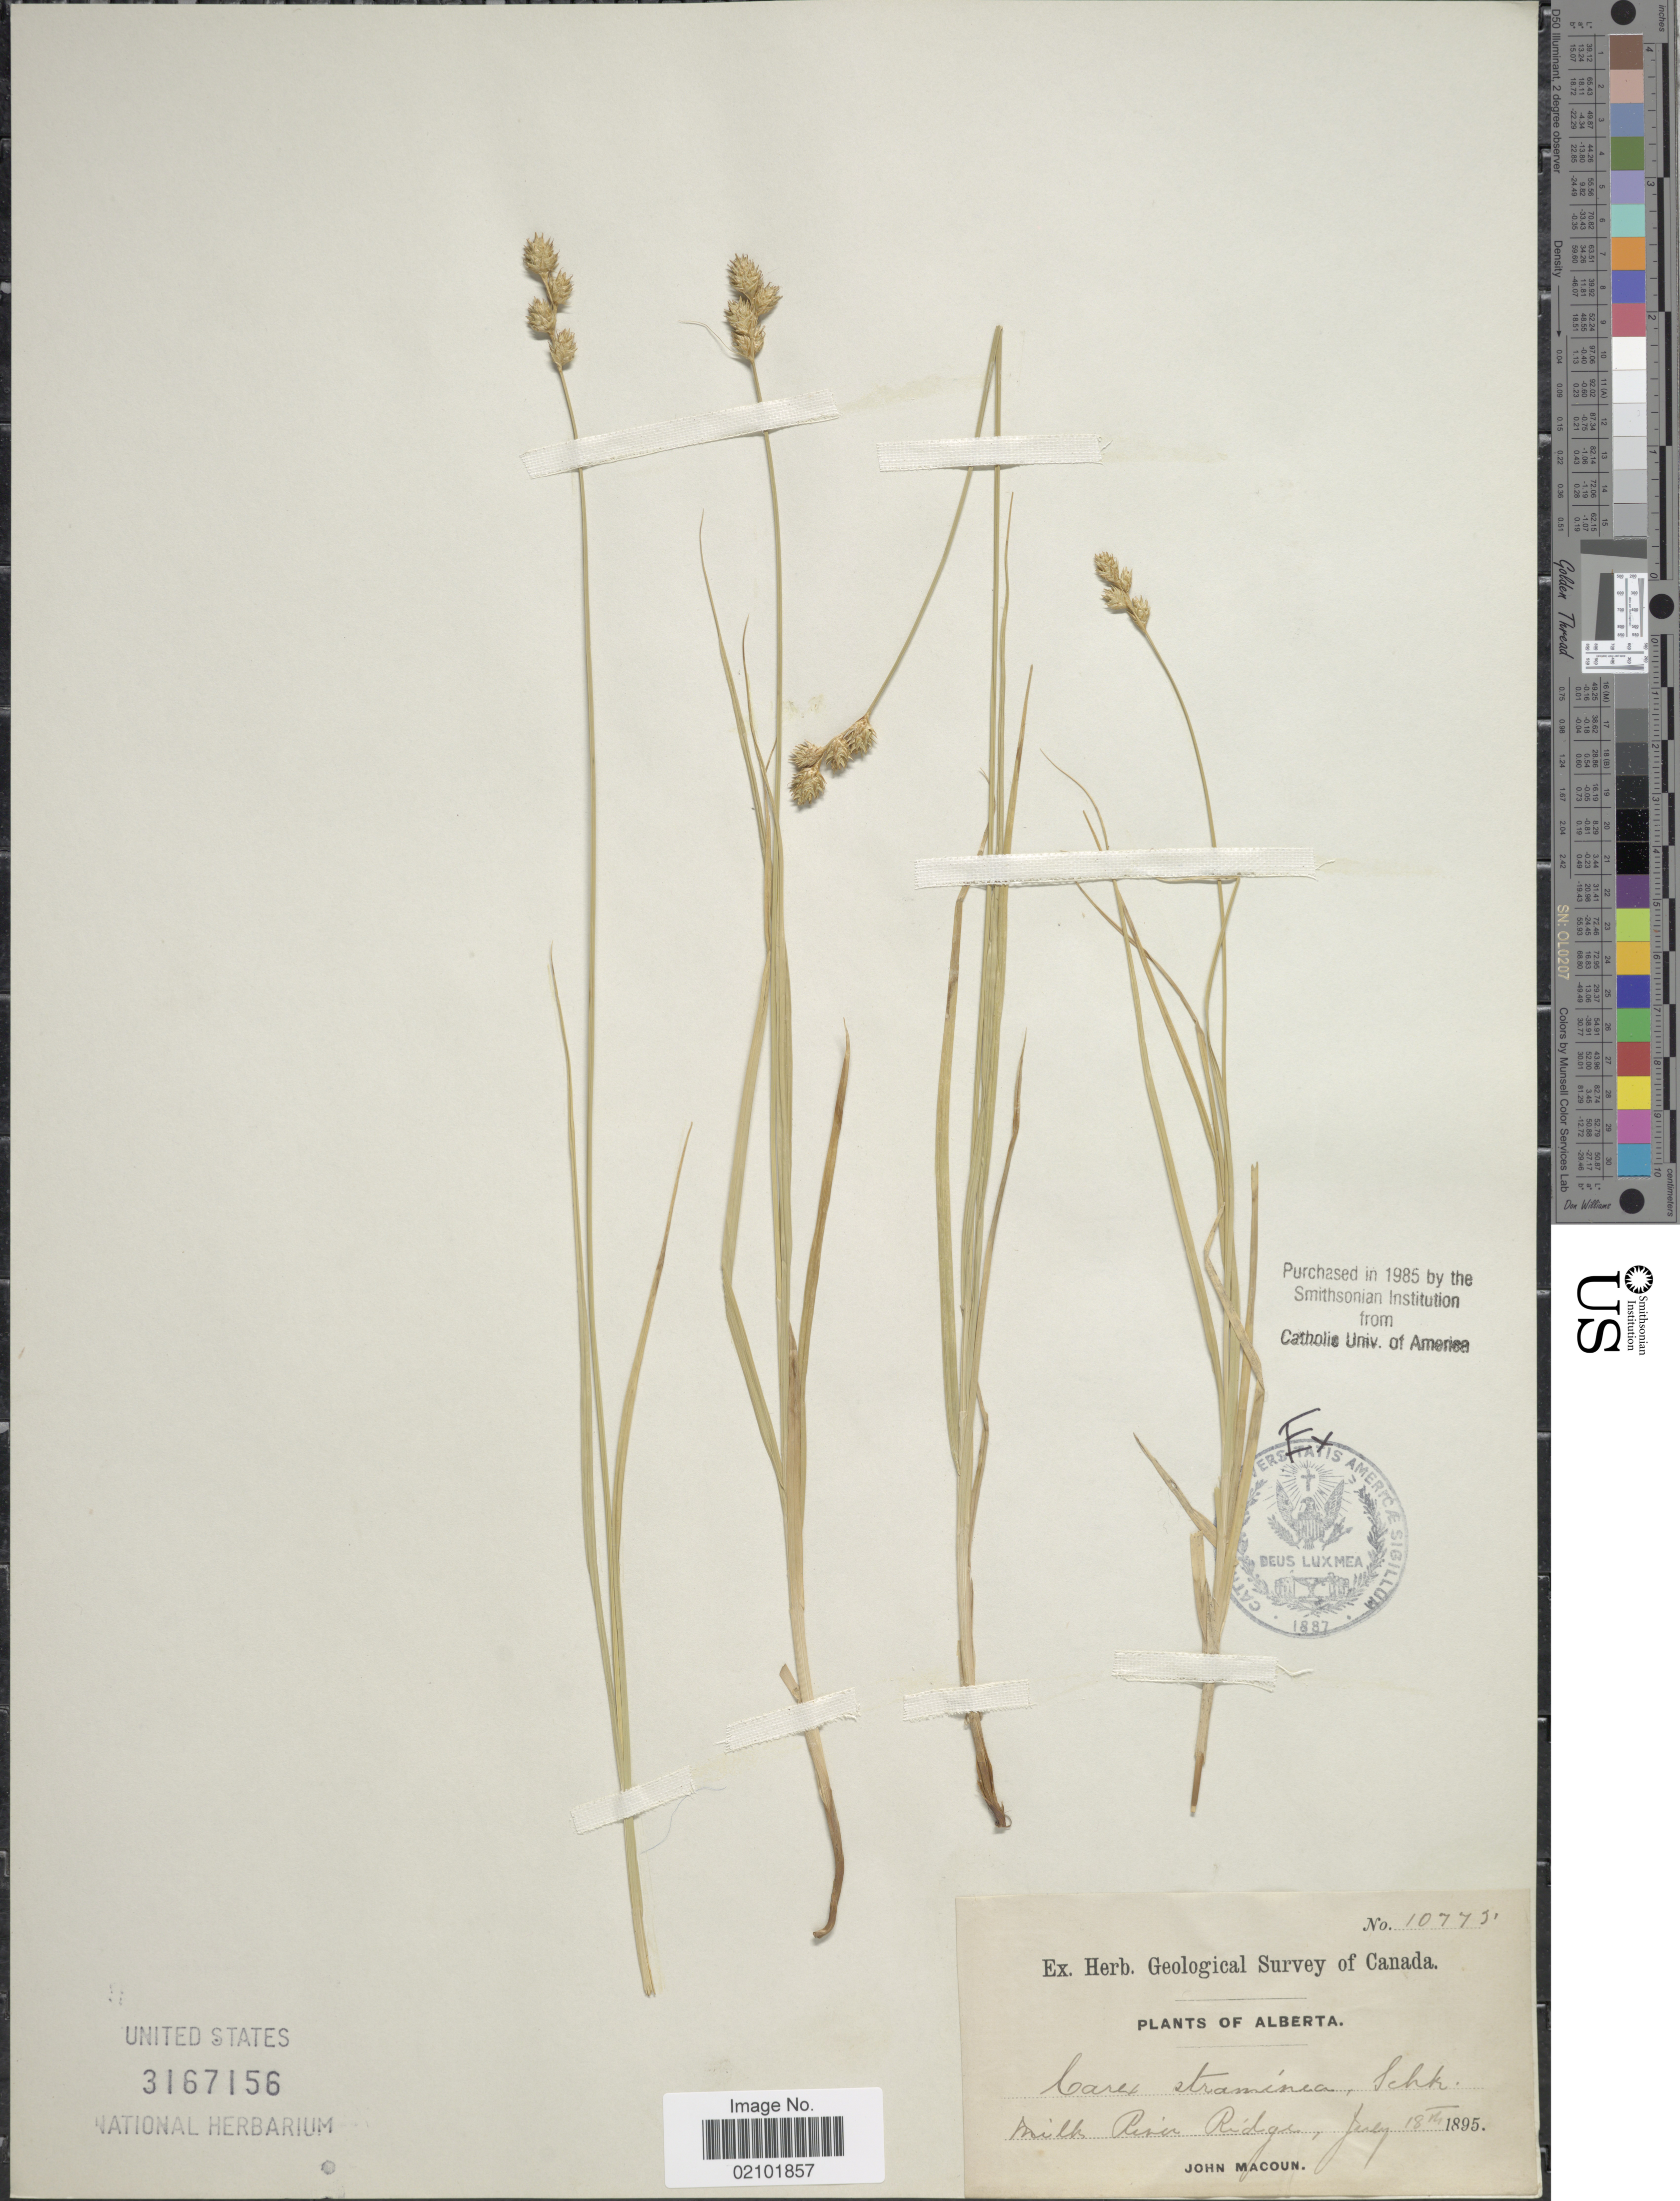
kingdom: Plantae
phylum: Tracheophyta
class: Liliopsida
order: Poales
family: Cyperaceae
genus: Carex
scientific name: Carex albolutescens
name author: Schwein.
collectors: J. Macoun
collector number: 10775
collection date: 1895-07-18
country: Canada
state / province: Alberta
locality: Milk River Ridge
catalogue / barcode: US 3167156